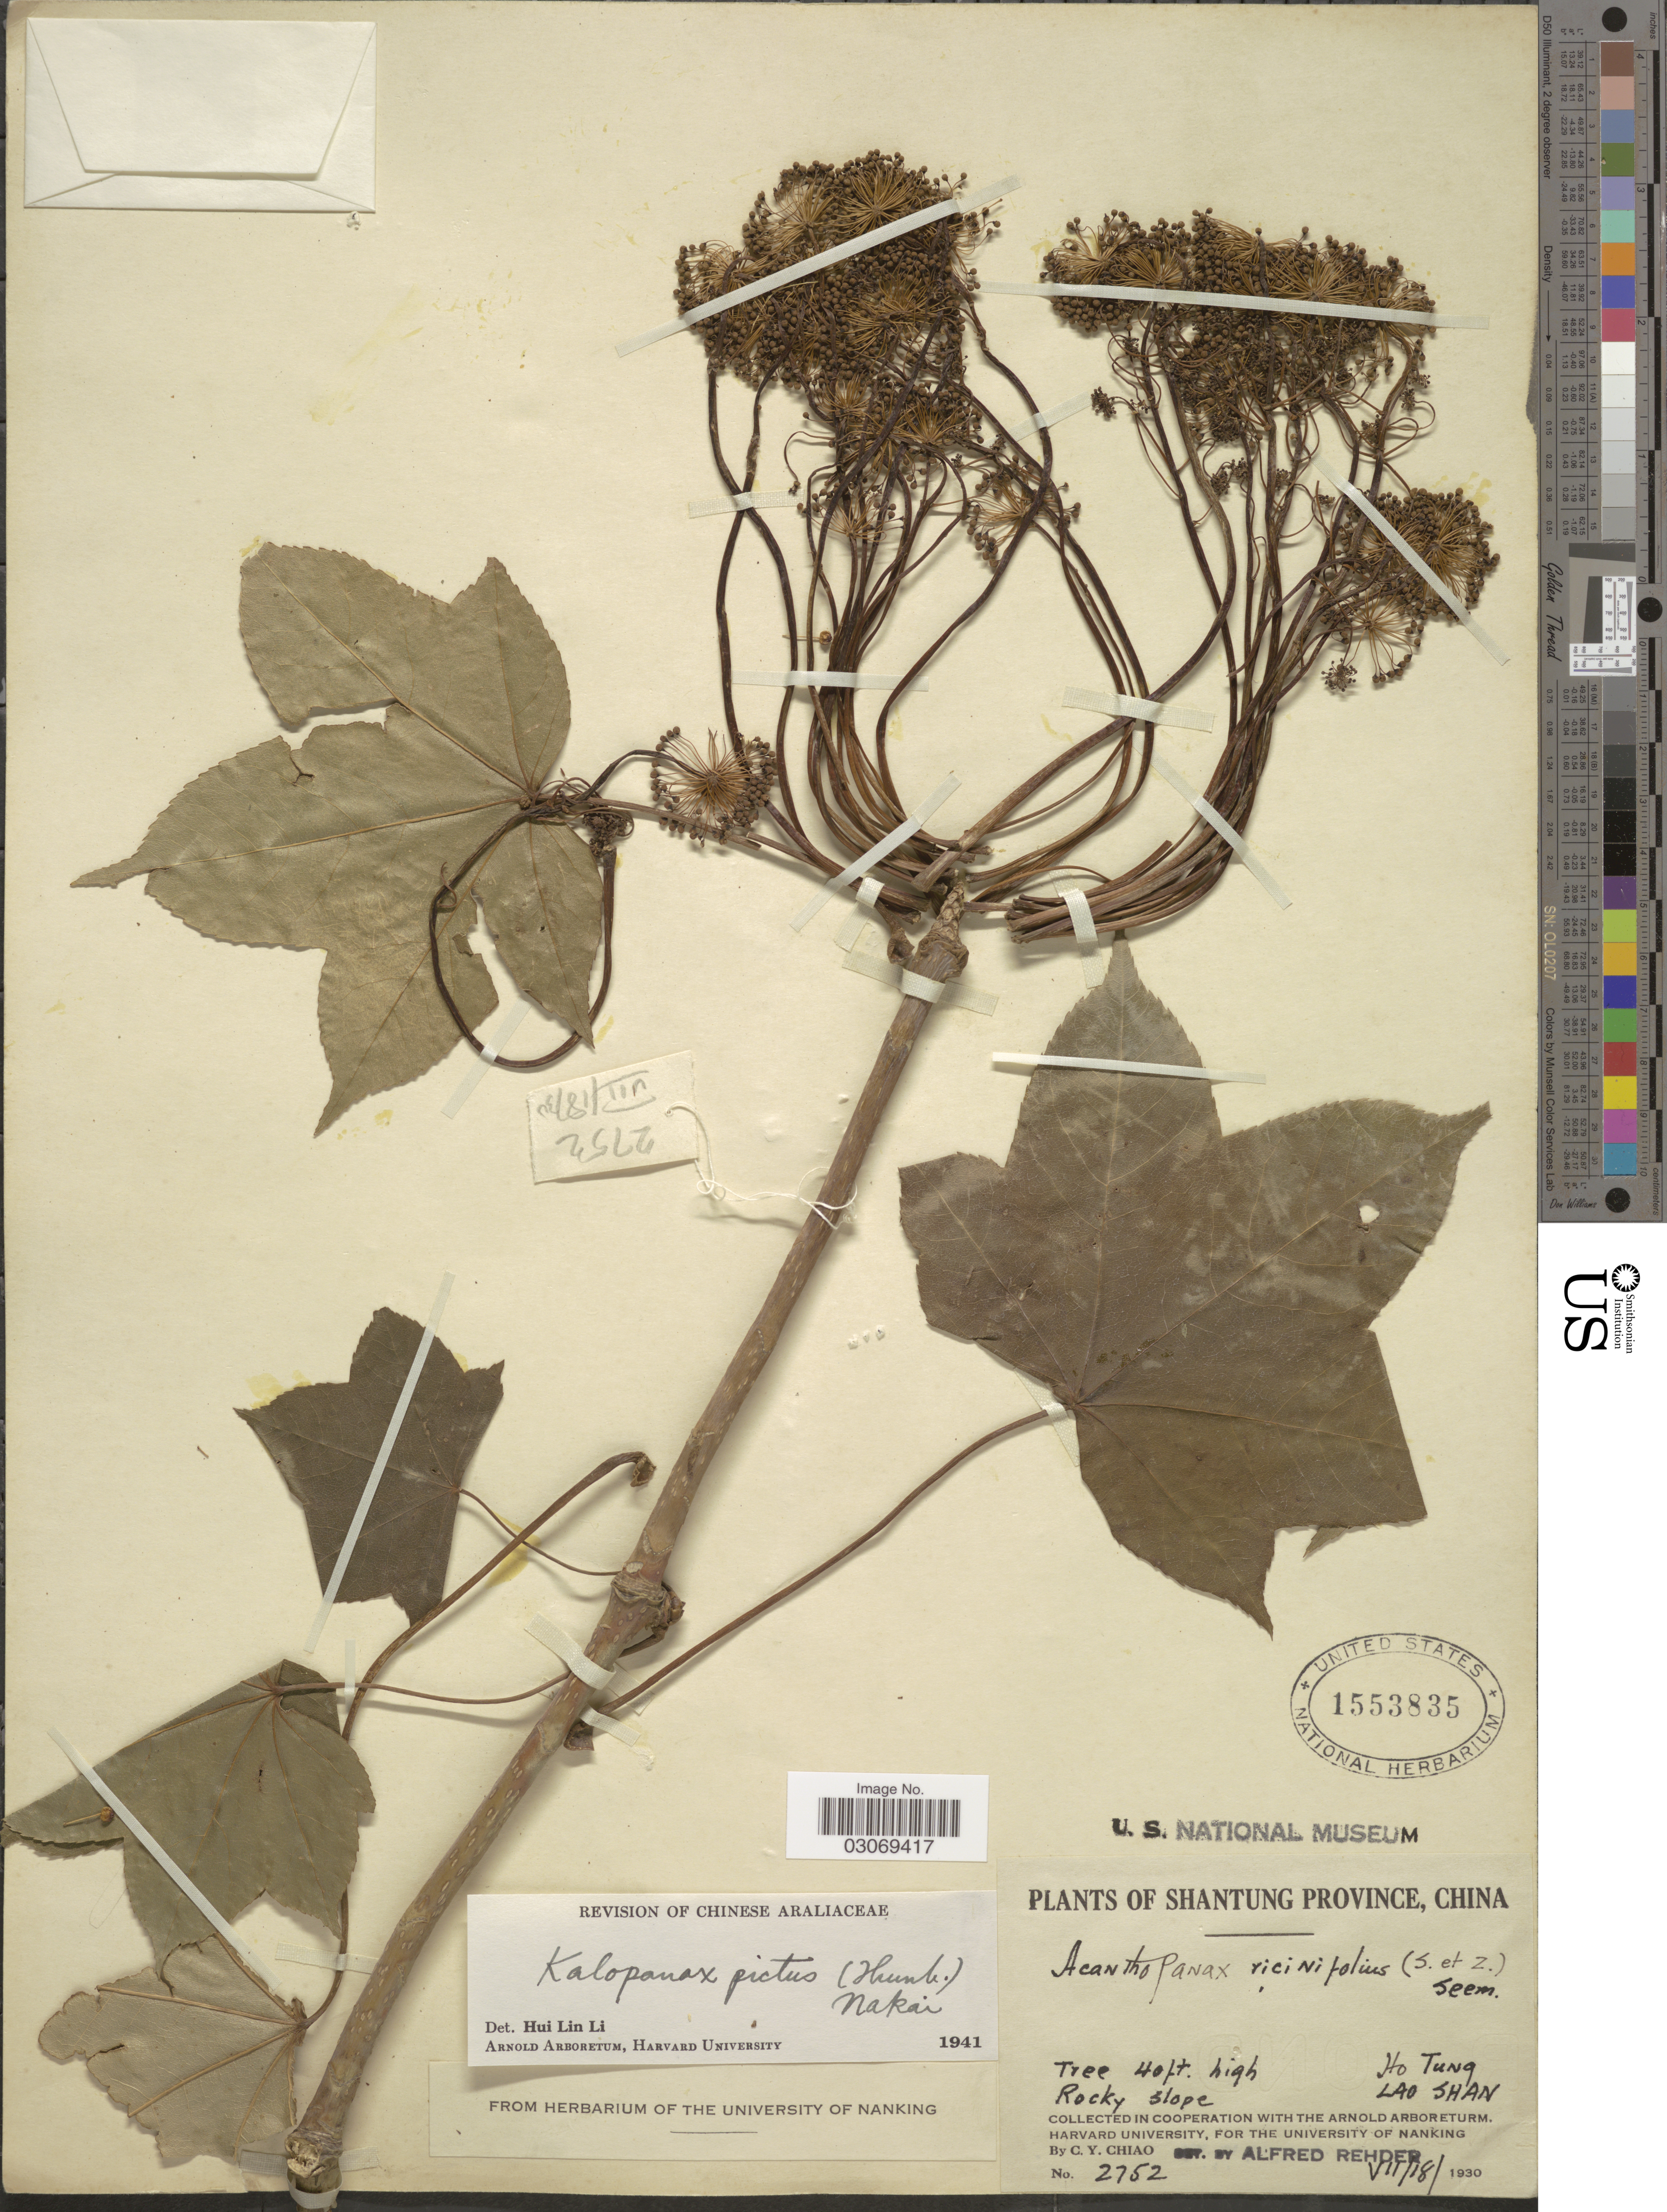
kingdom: Plantae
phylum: Tracheophyta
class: Magnoliopsida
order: Apiales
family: Araliaceae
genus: Kalopanax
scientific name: Kalopanax pictus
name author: (Thunb.) Nakai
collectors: C. Y. Chiao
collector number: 2752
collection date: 1930-07-18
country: China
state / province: Shandong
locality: Shantung Province. Ho Tung. Lao Shan.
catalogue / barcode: US 1553835